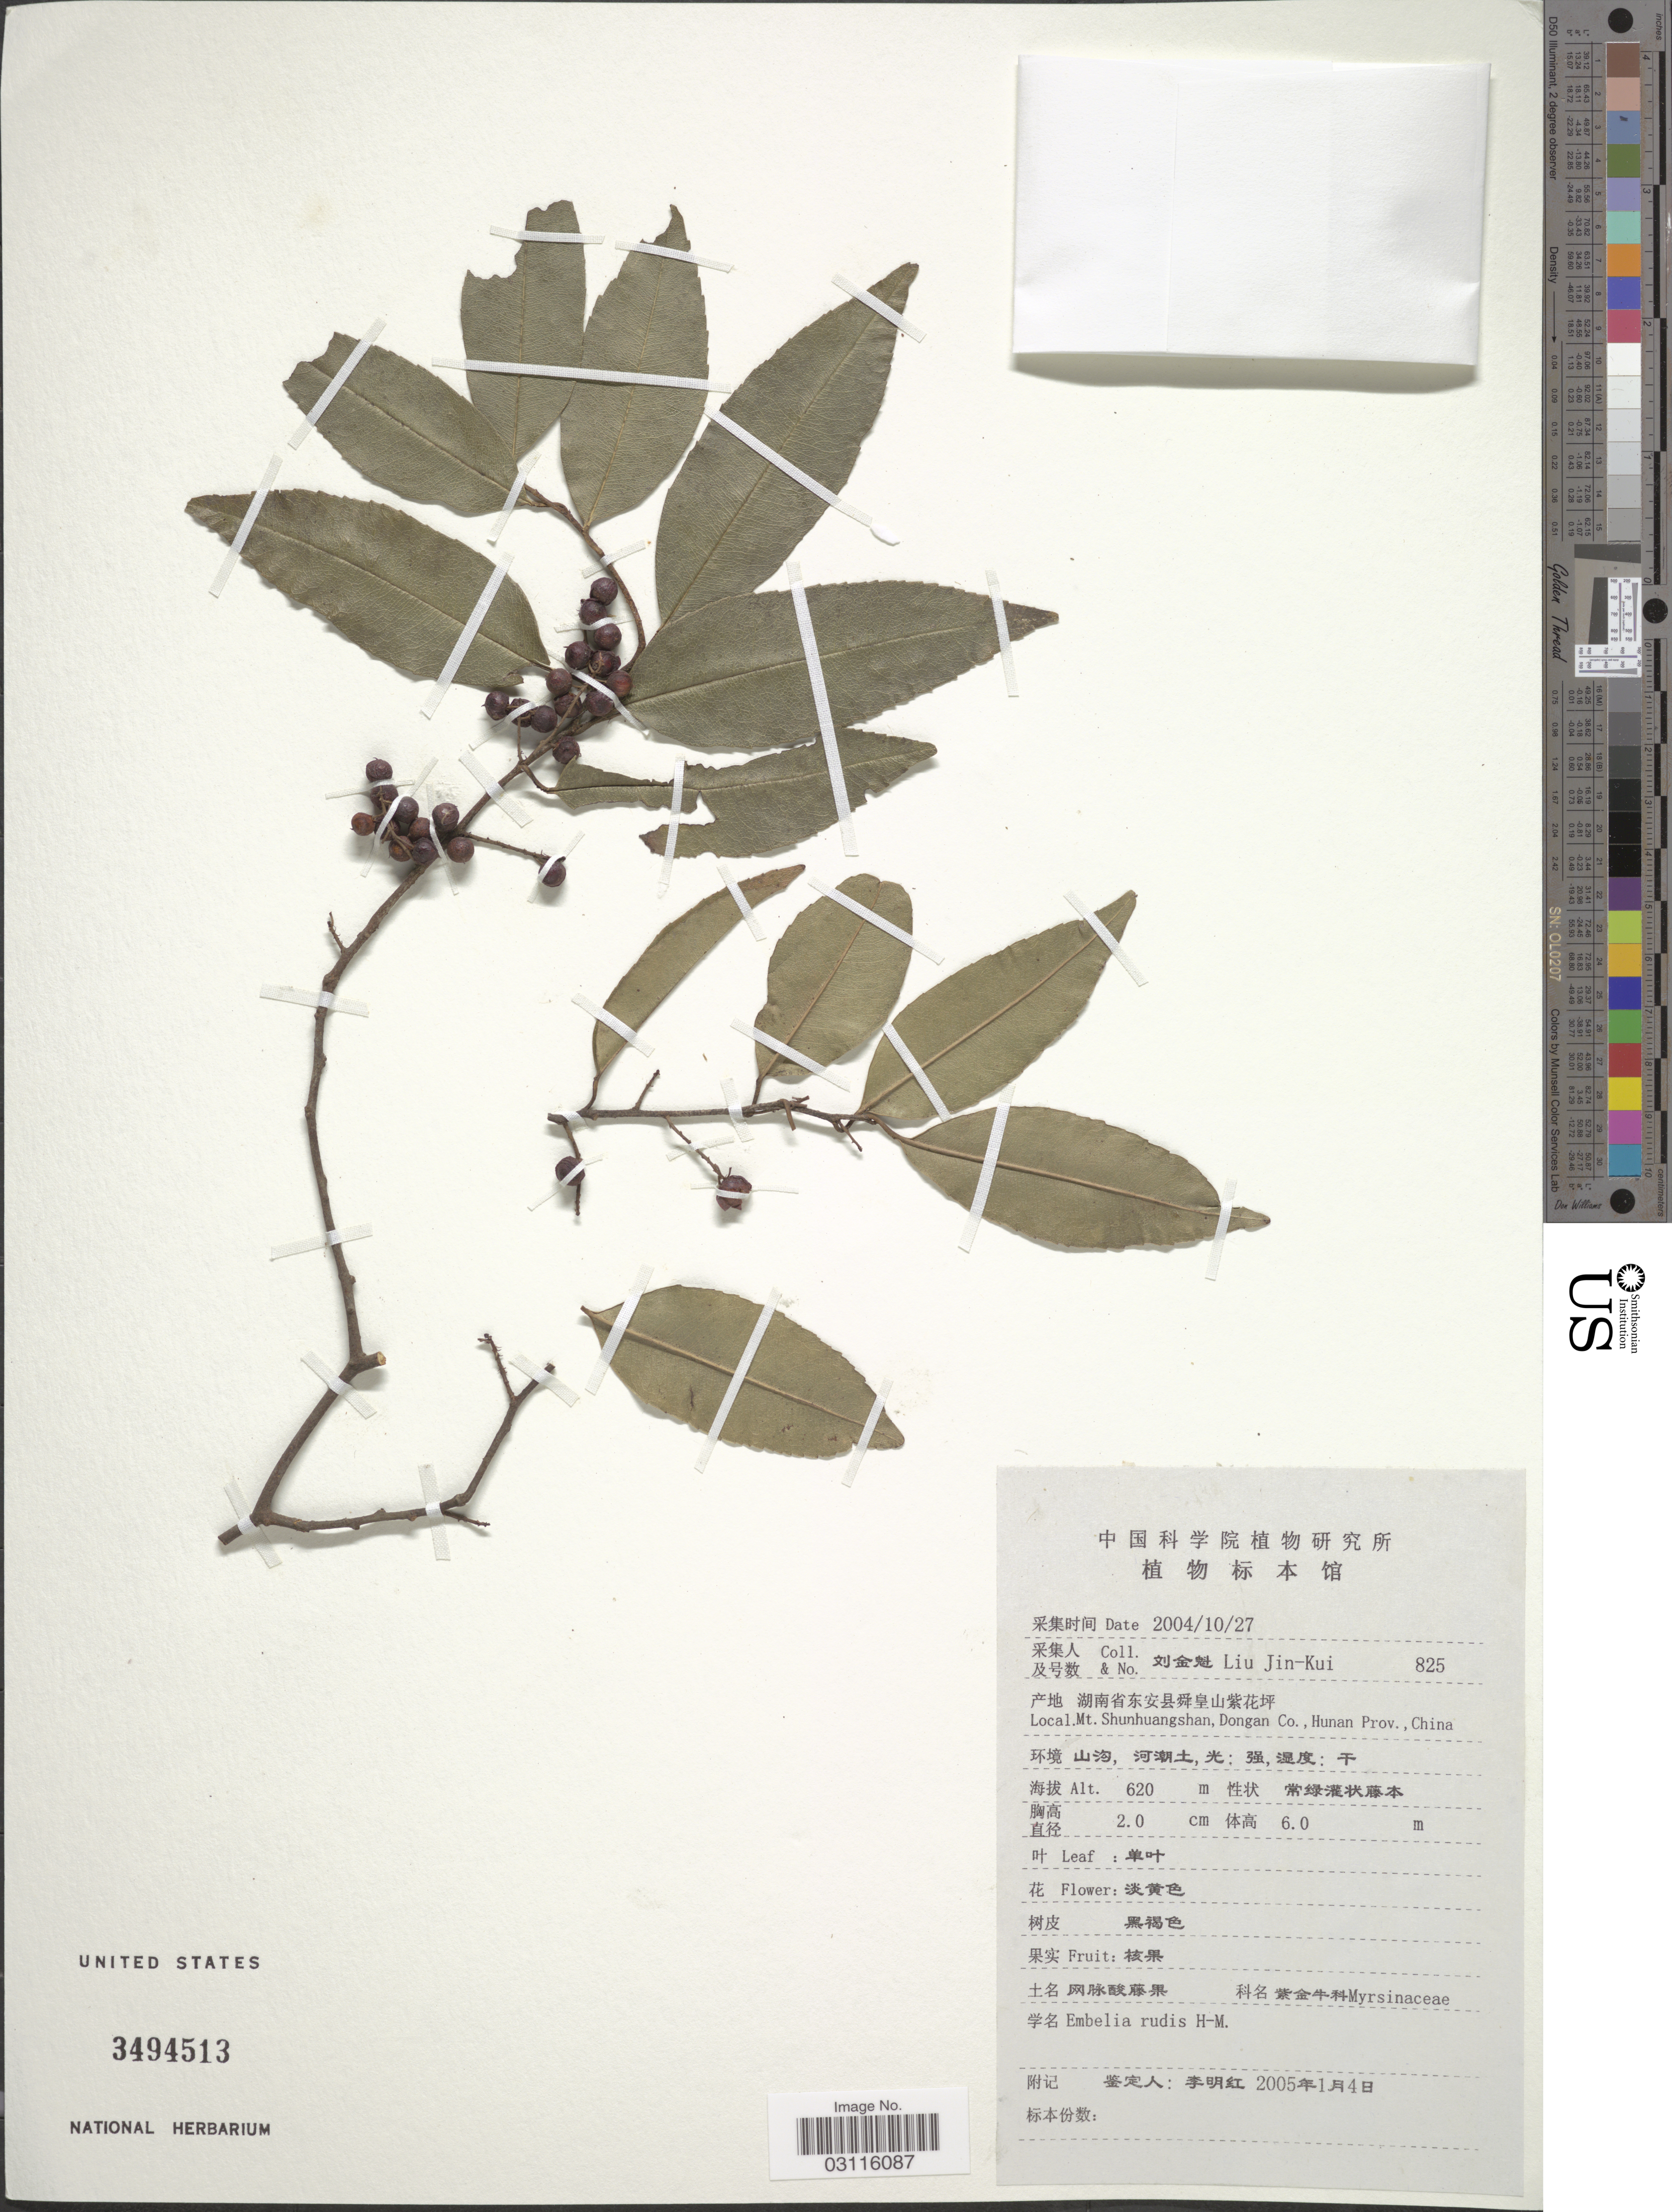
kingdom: Plantae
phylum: Tracheophyta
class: Magnoliopsida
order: Ericales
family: Primulaceae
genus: Embelia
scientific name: Embelia rudis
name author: Hand.-Mazz.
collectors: Liu Jin-Kui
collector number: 825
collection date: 2004-10-27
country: China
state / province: Hunan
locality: Mt. Shunhuangshan, Dongan Co., Hunan Prov.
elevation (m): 620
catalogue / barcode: US 3494513